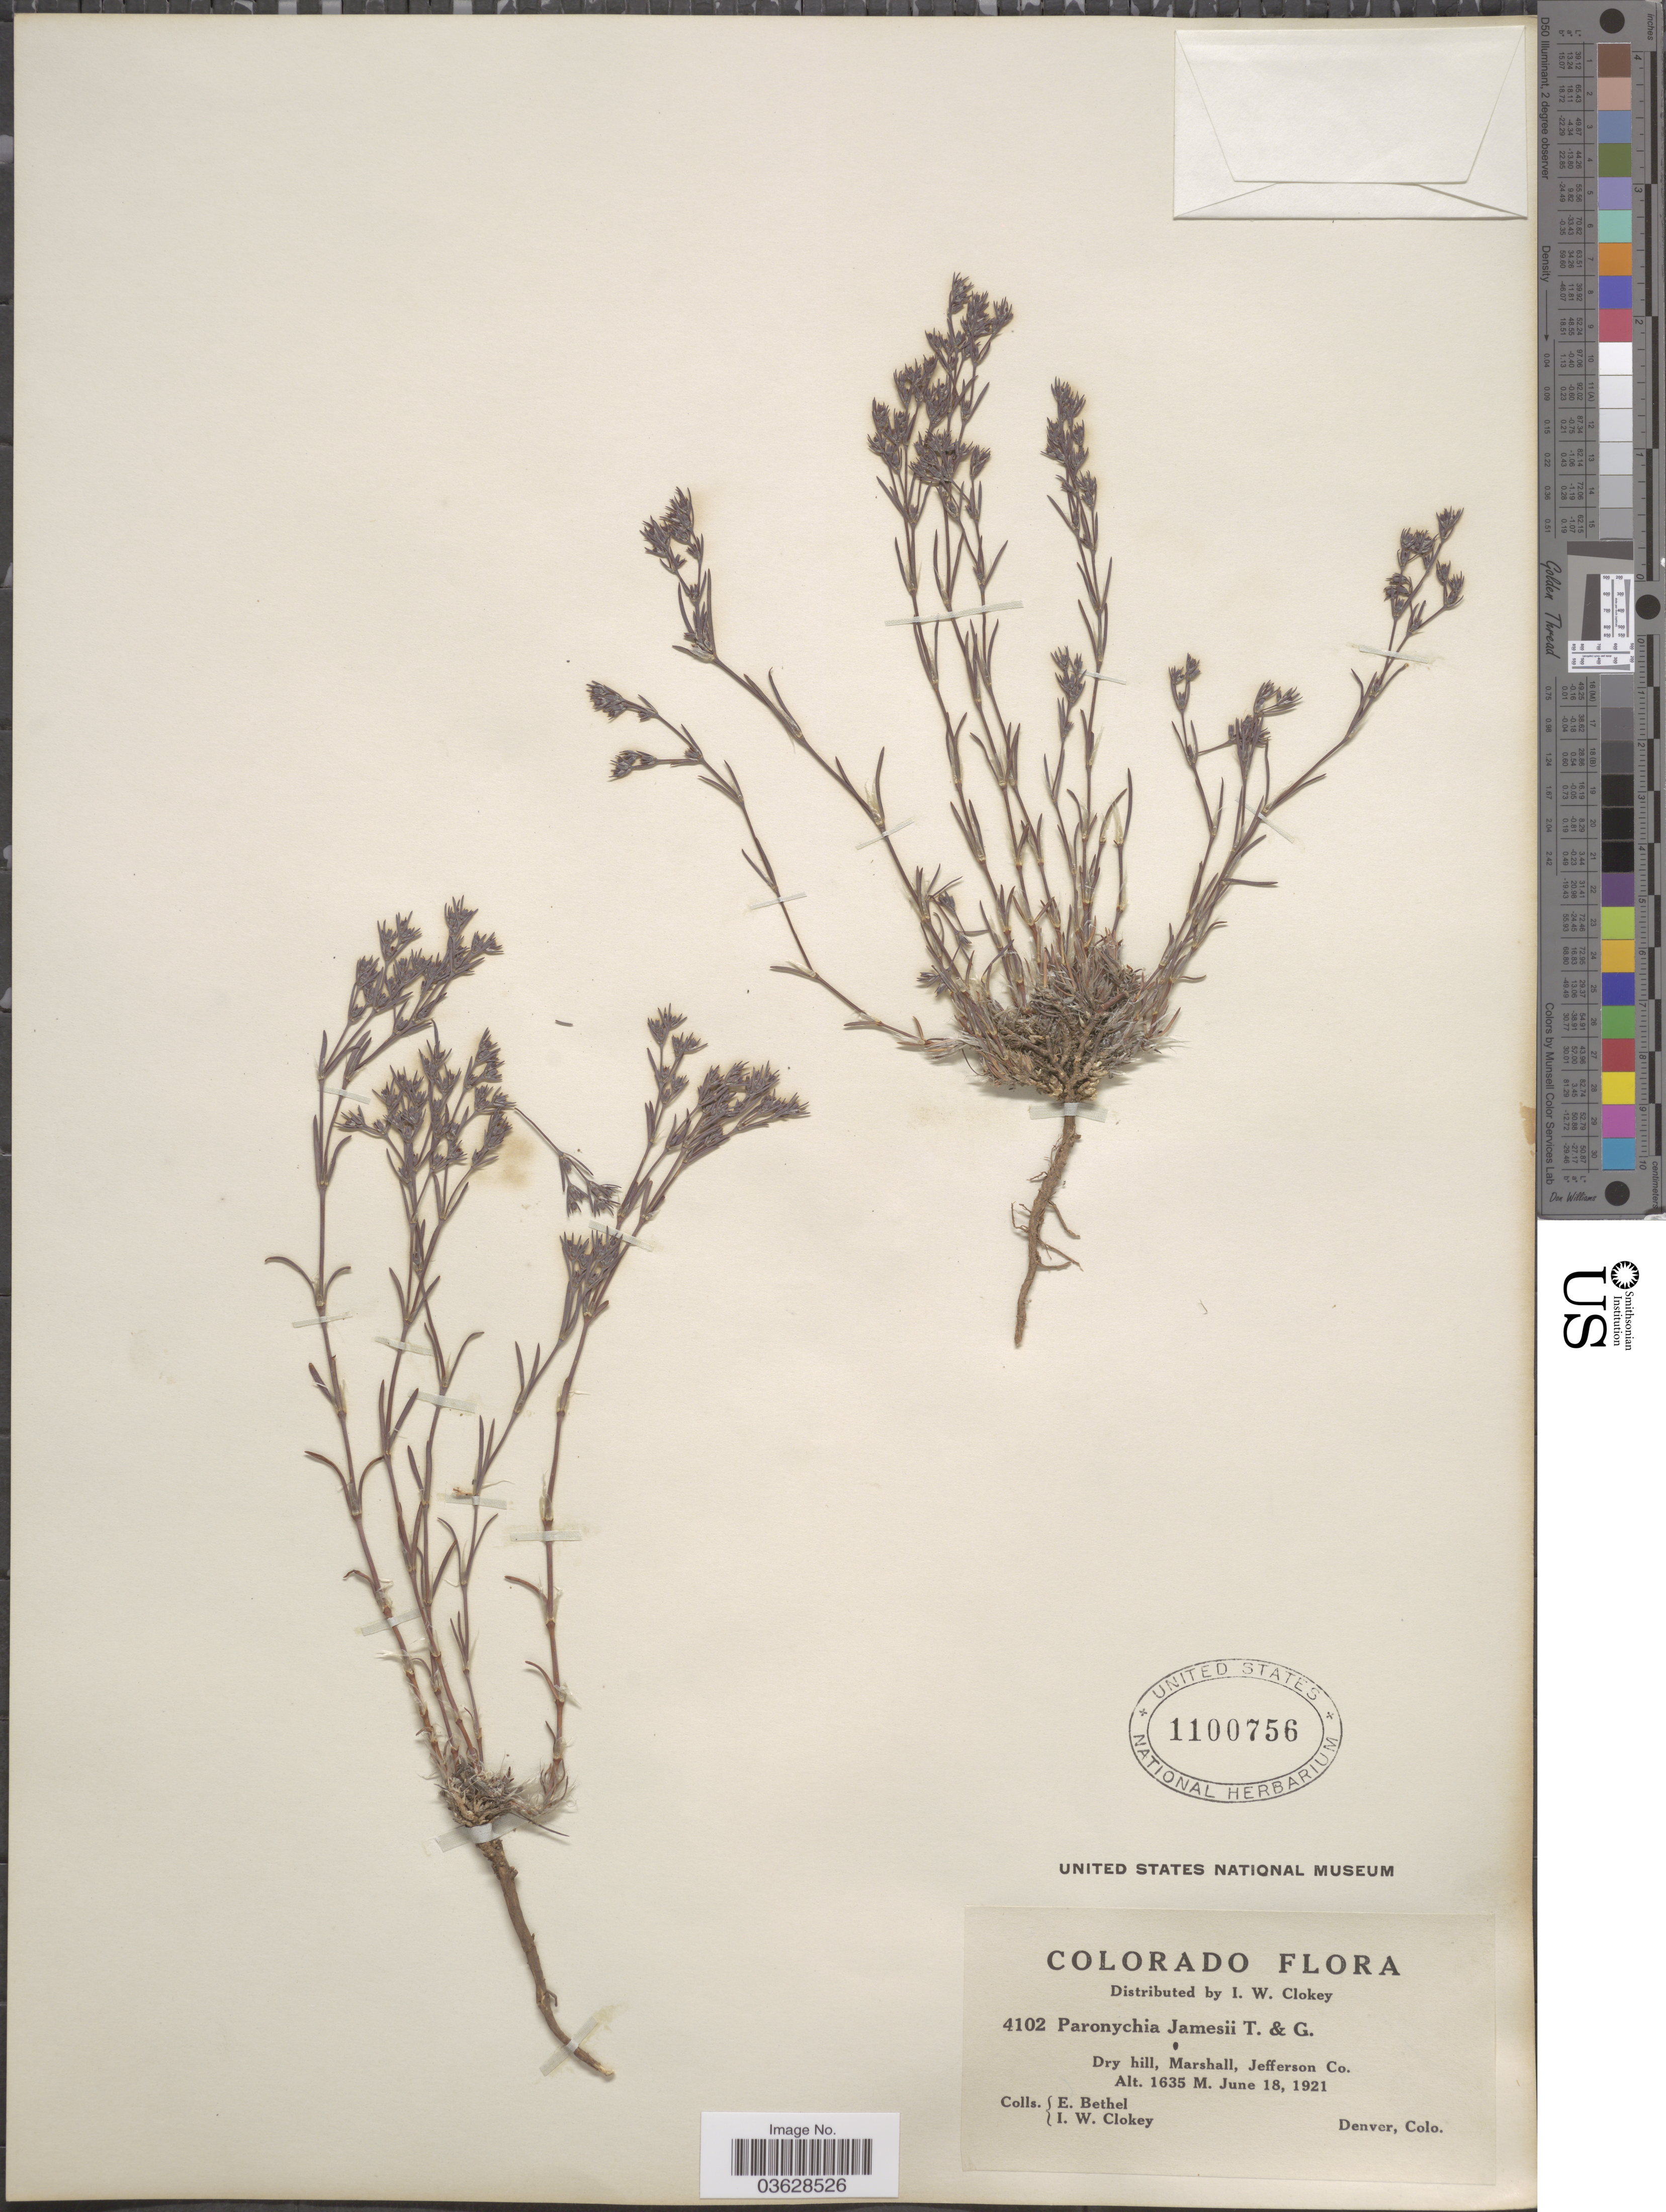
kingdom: Plantae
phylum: Tracheophyta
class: Magnoliopsida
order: Caryophyllales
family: Caryophyllaceae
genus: Paronychia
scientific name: Paronychia jamesii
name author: Torr. & A. Gray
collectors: E. Bethel & I. W. Clokey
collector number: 4102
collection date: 1921-06-18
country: United States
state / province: Colorado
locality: Marshall, Jefferson Co.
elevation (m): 1635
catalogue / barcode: US 1100756